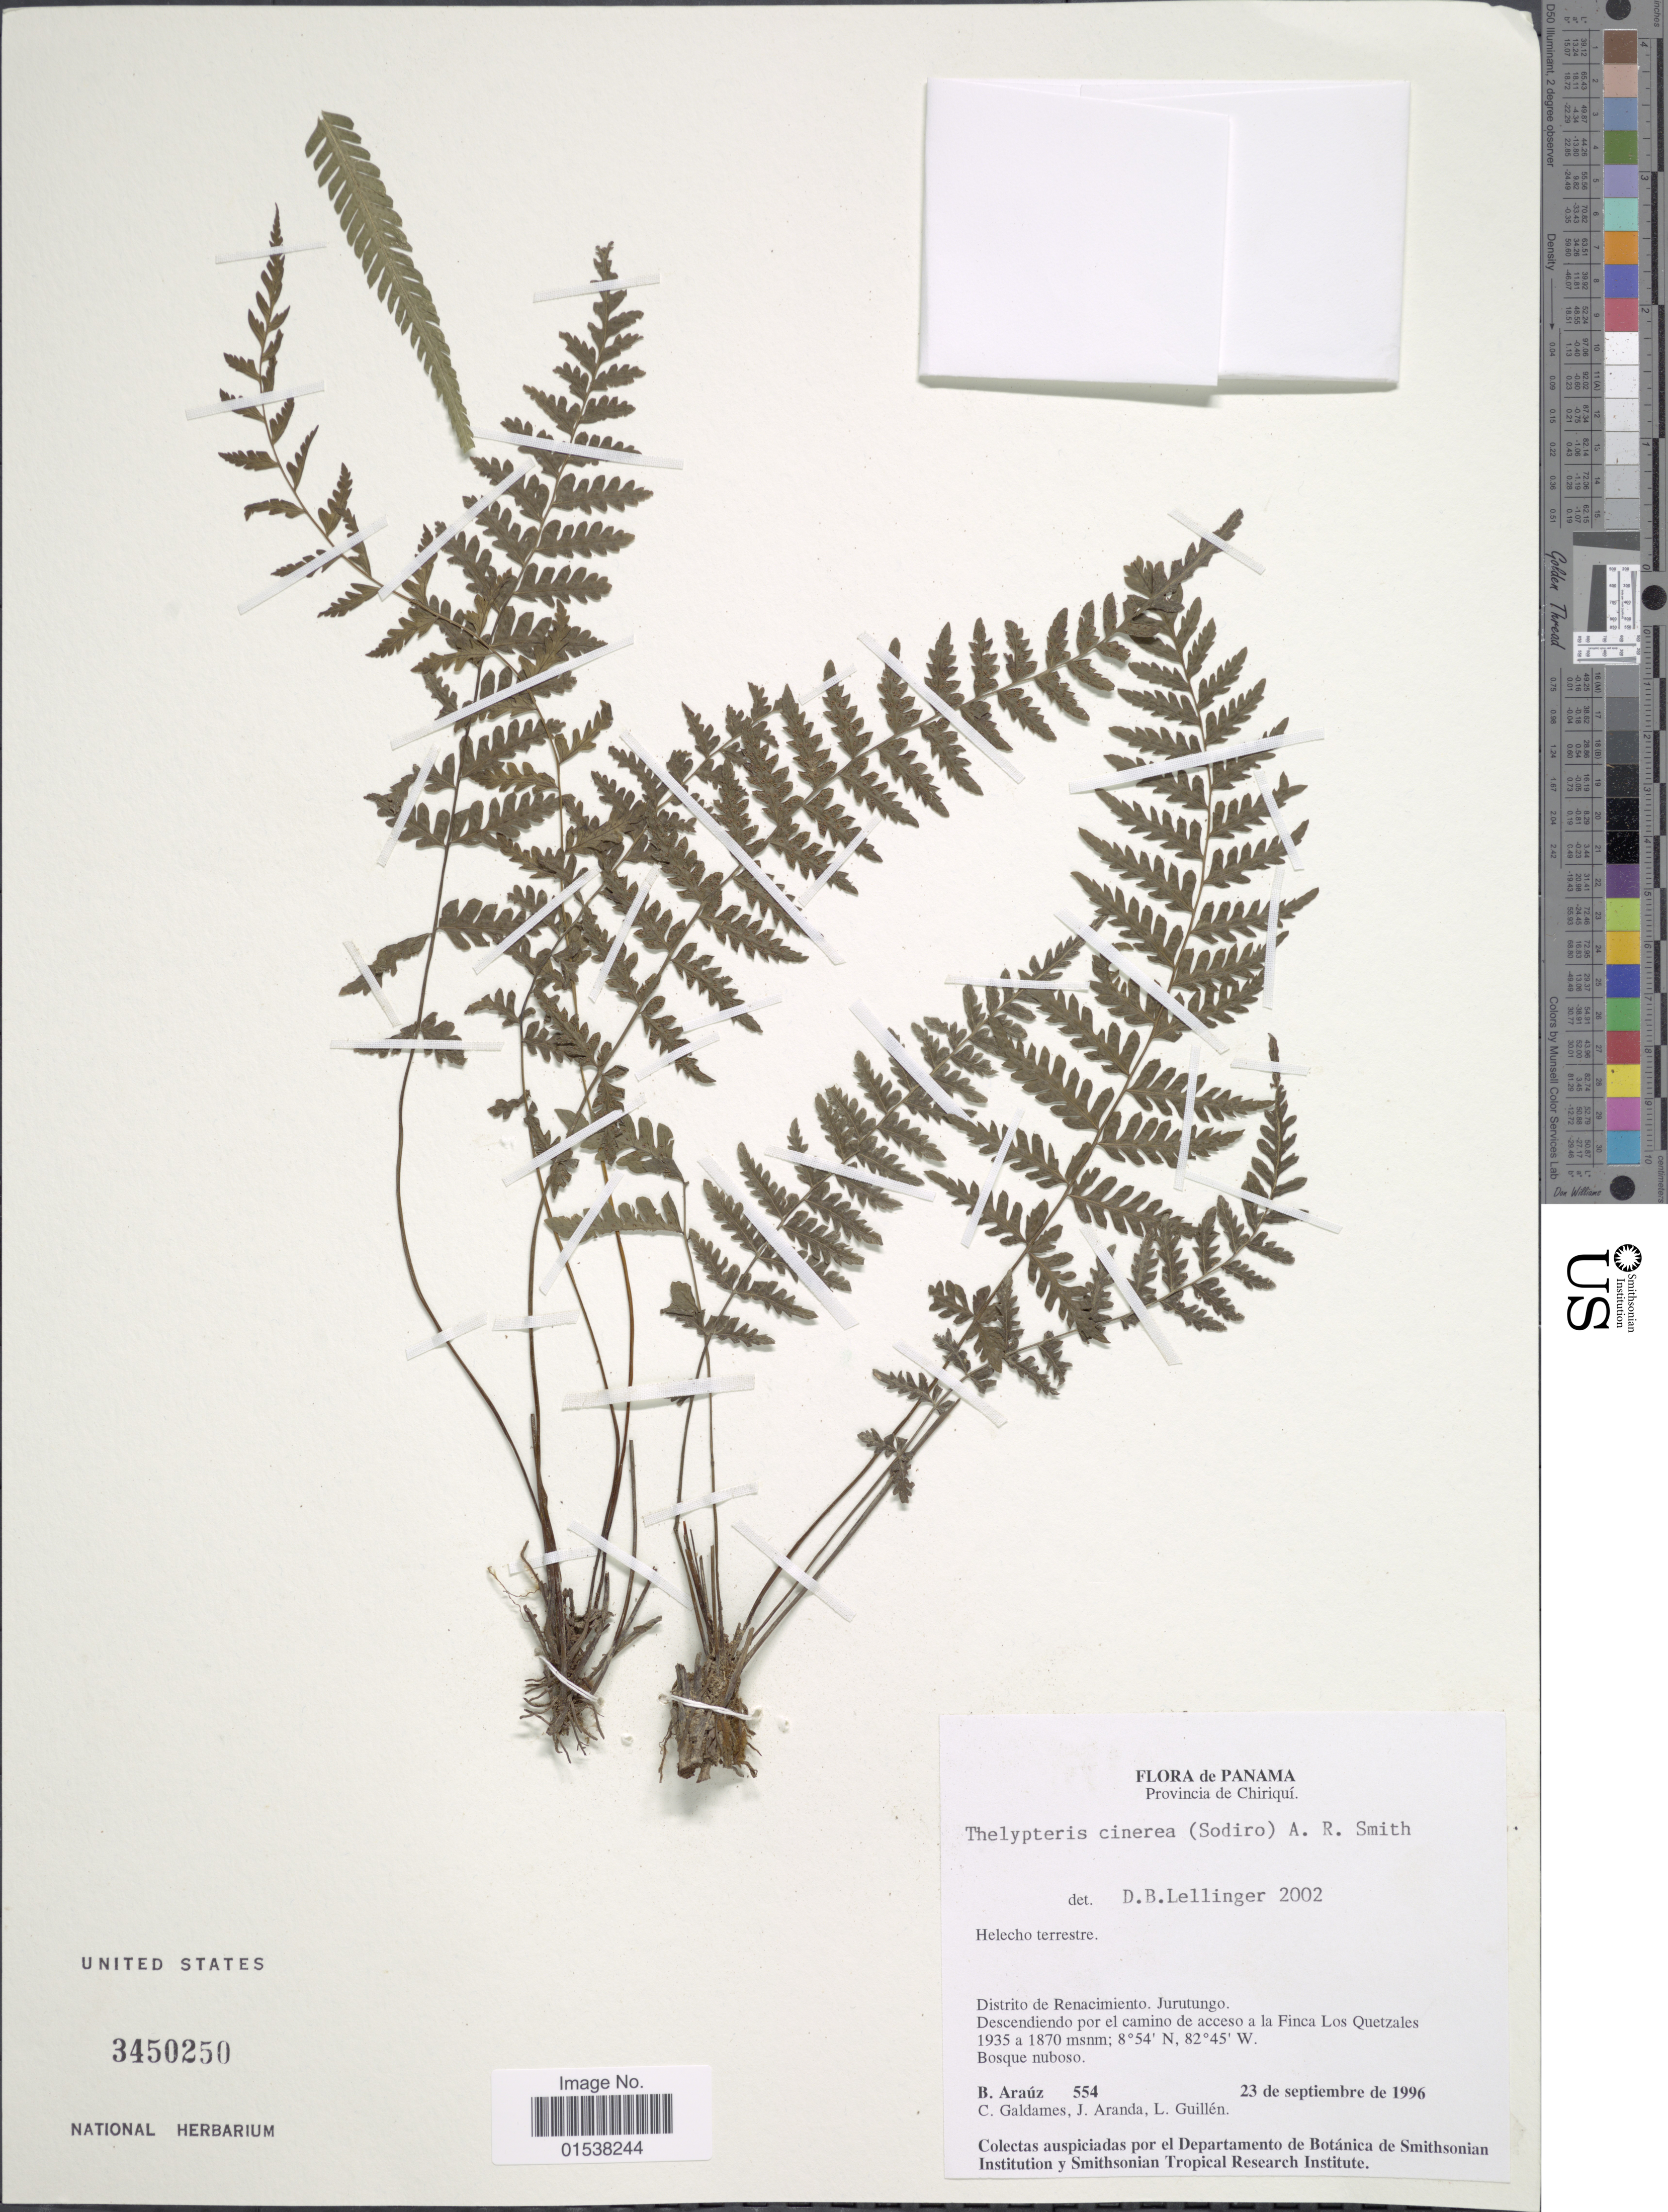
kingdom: Plantae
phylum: Tracheophyta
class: Polypodiopsida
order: Polypodiales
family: Thelypteridaceae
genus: Amauropelta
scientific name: Amauropelta cinerea (Sodiro) comb. nov., ined. 2015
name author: (Sodiro)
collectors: B. Araúz, C. Galdames, J. Aranda & L. Guillén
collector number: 554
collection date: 1996-09-23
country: Panama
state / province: Chiriqui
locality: Provincia de Chiriqui, Distrito de Renacimiento, Jurutungo, descendiendo por el amino de acceso a la Finca Los Quetzales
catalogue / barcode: US 3450250